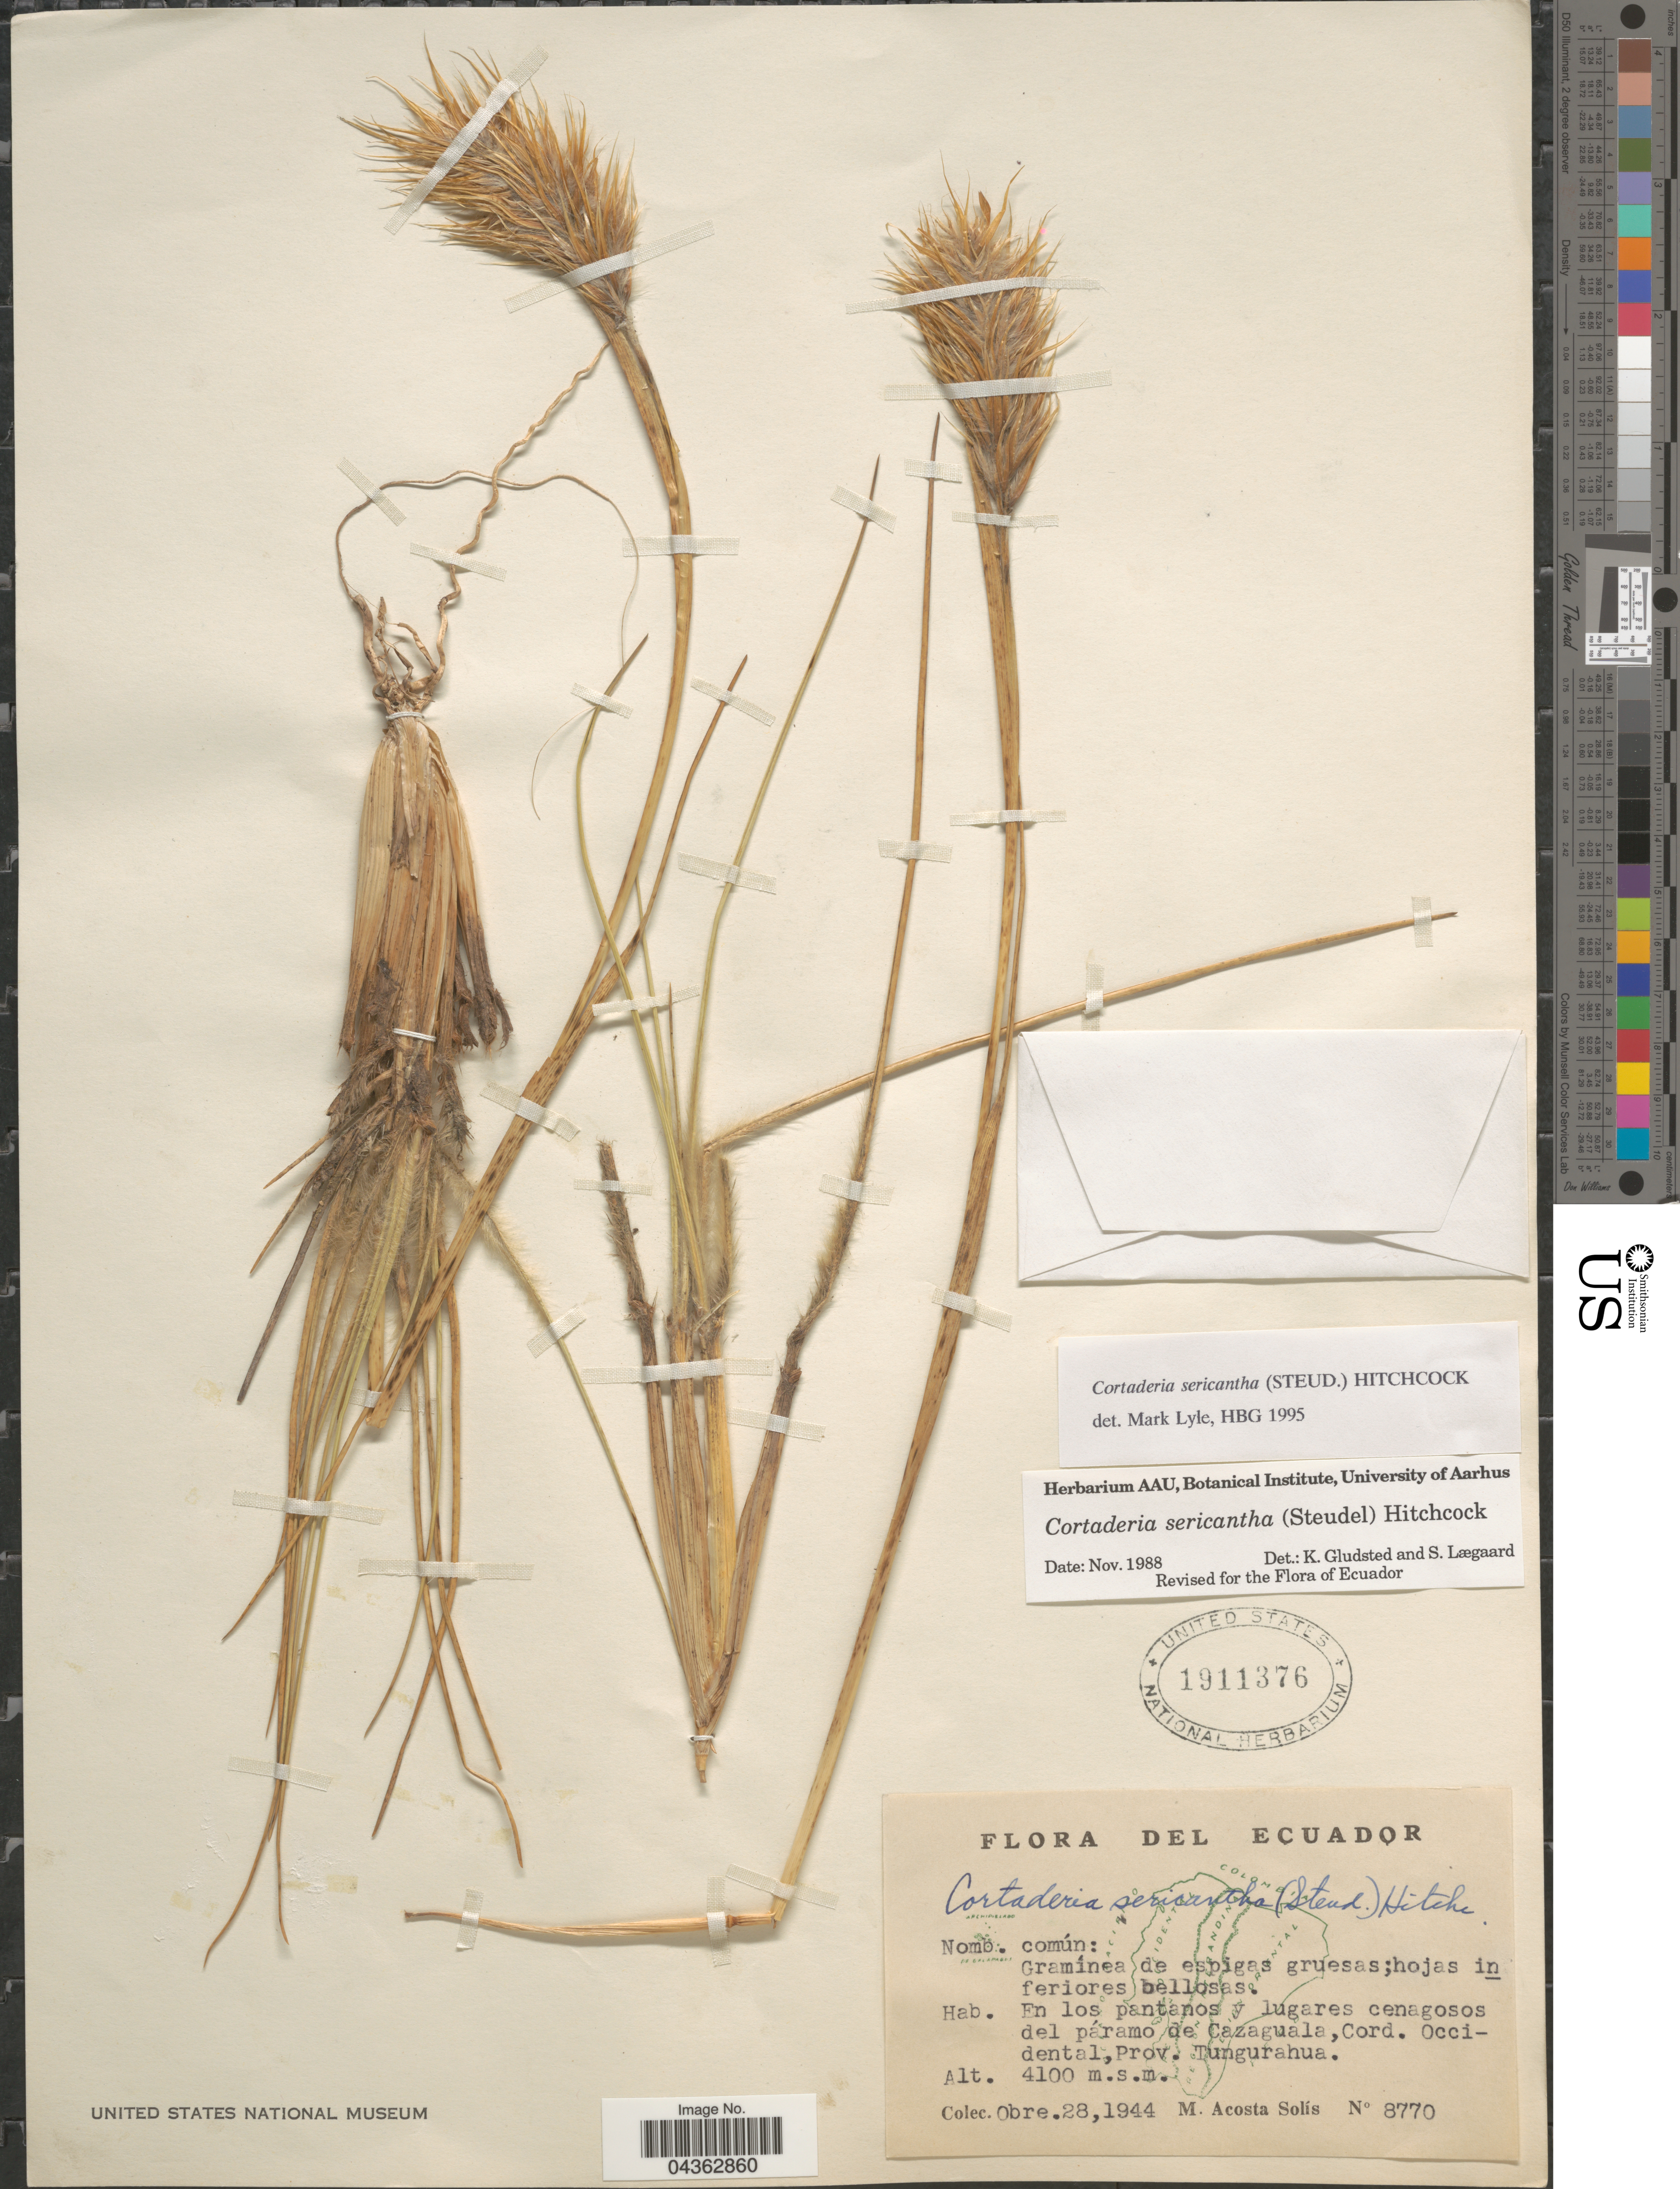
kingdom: Plantae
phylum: Tracheophyta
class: Liliopsida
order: Poales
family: Poaceae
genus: Cortaderia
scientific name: Cortaderia sericantha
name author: (Steud.) Hitchc.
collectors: M. Acosta Solis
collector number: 8770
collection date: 1944-10-28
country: Ecuador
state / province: Tungurahua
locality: En los pantanos y lugares cenagosos del páramo de Cazaguala, Cord. Occidental.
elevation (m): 4100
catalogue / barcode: US 1911376